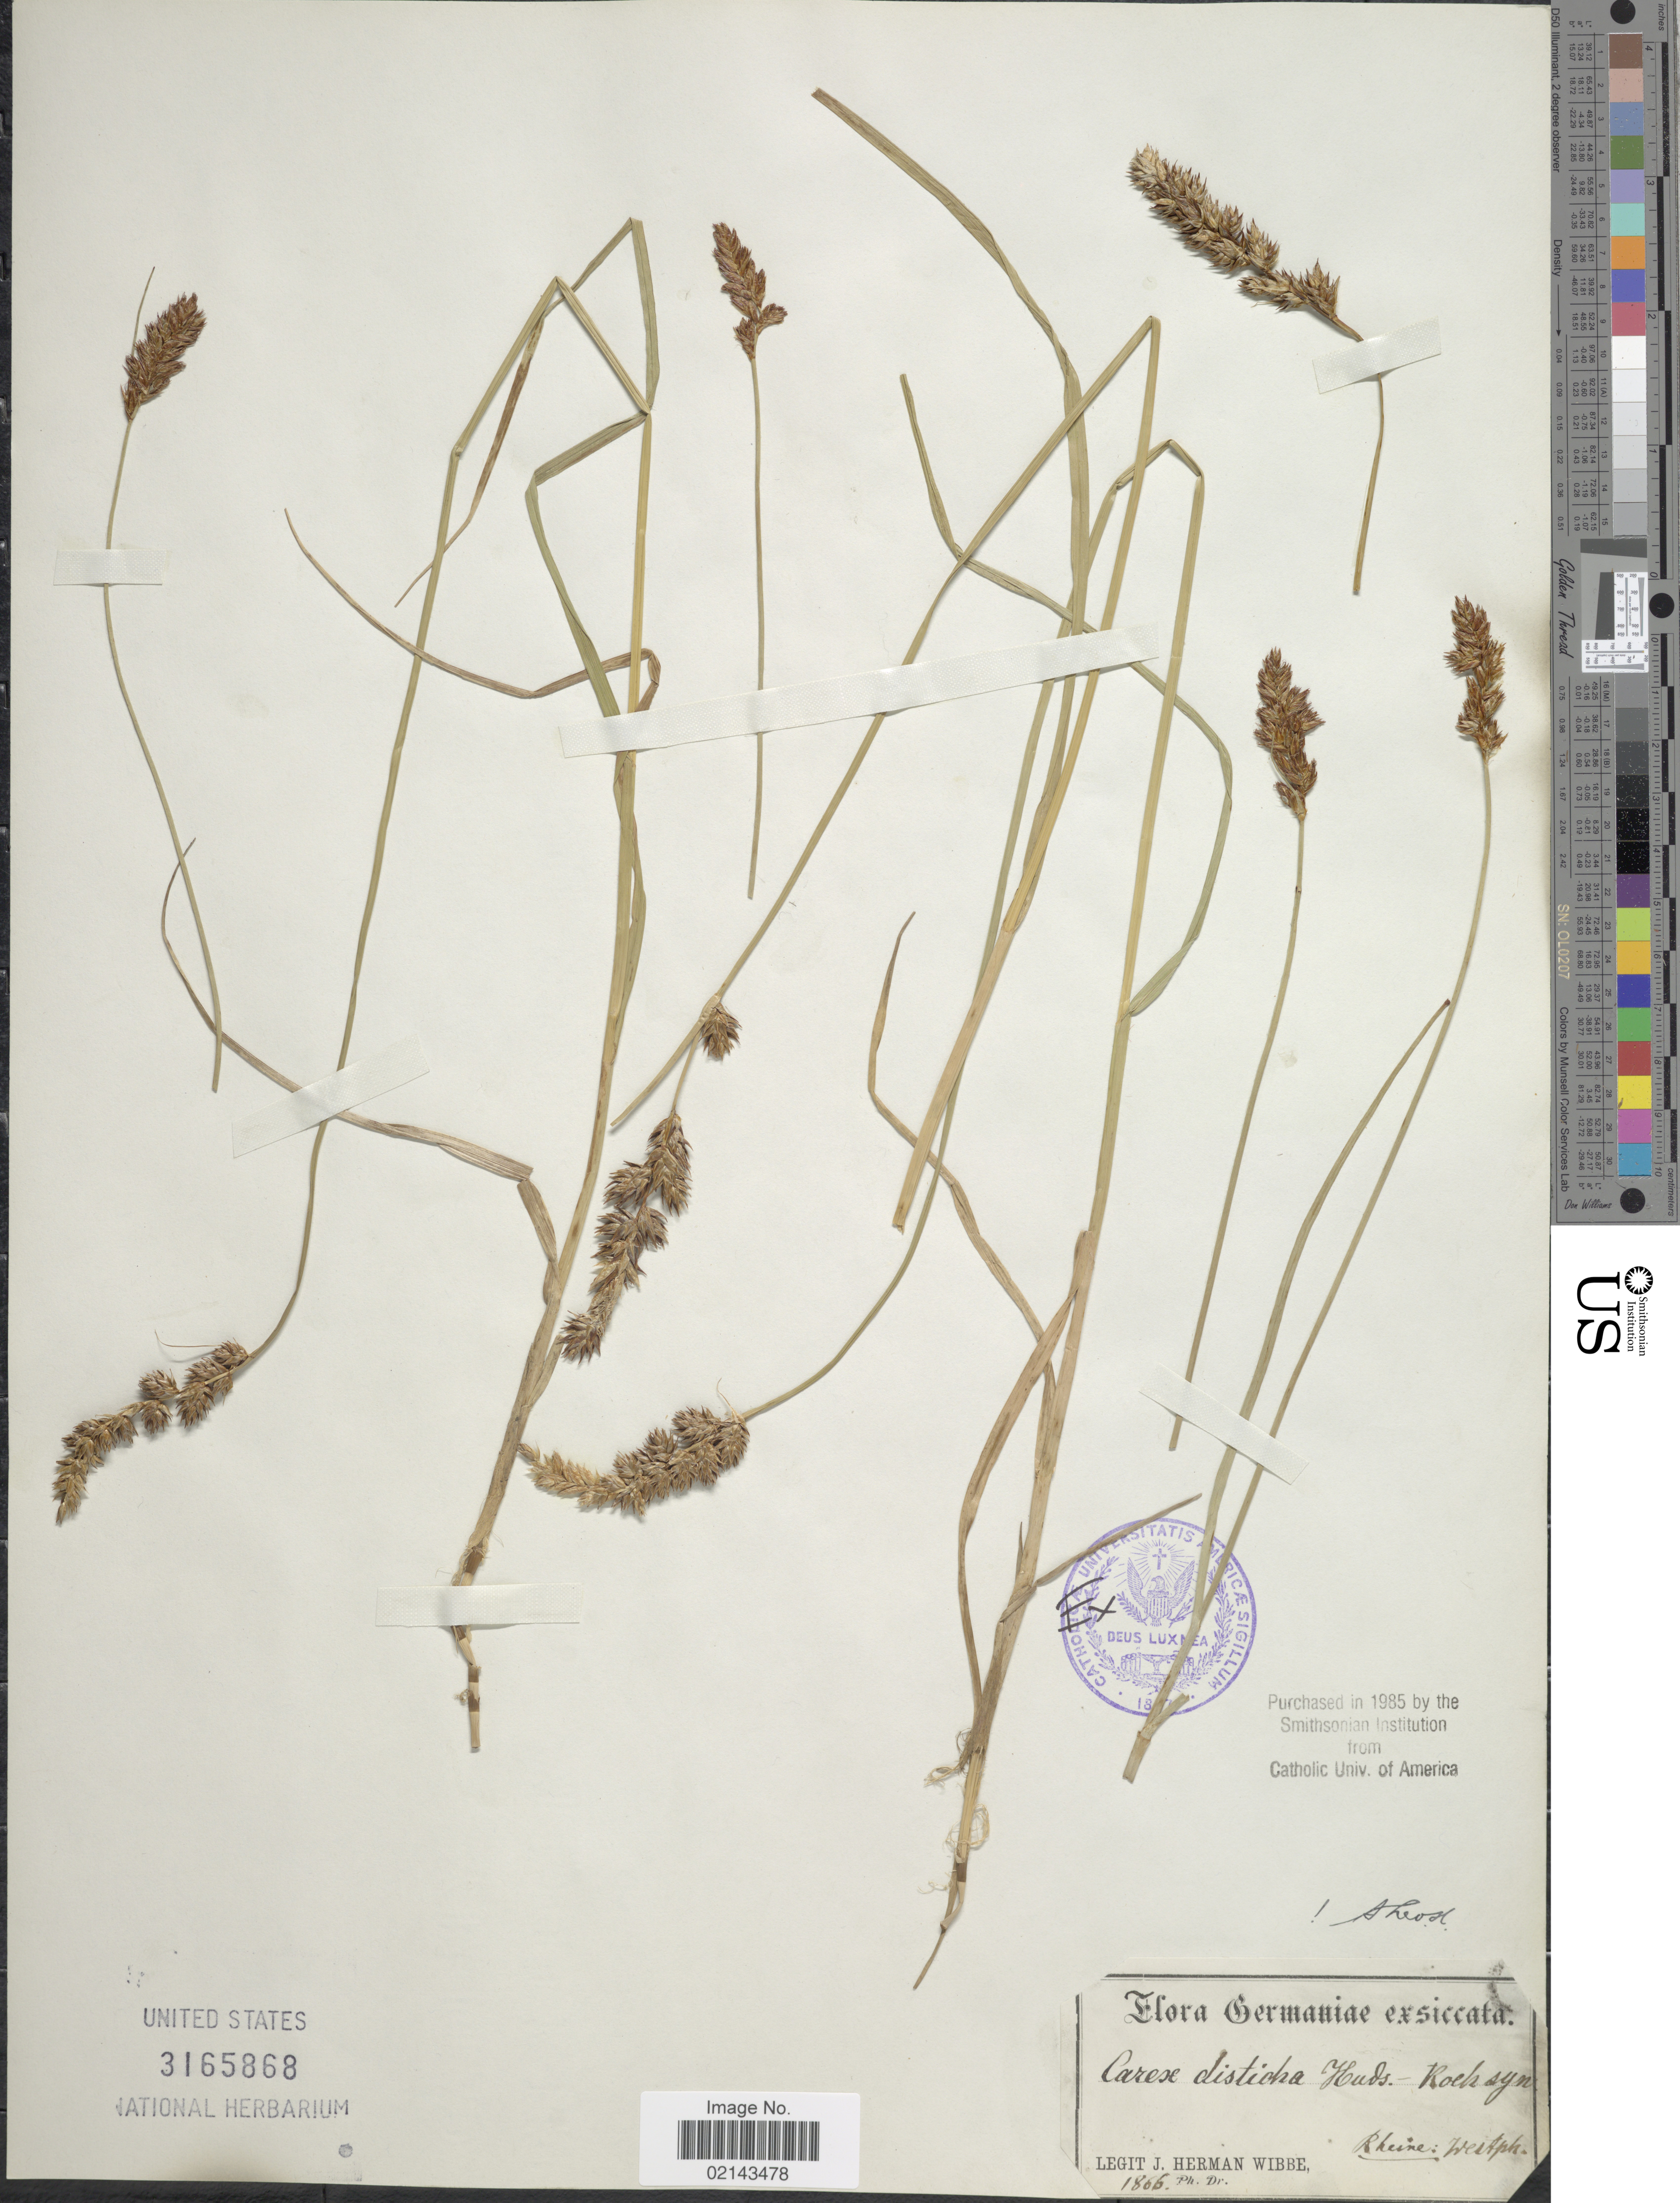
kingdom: Plantae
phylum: Tracheophyta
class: Liliopsida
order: Poales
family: Cyperaceae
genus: Carex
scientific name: Carex disticha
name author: Huds.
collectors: J. Wibbe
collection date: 1866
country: Germany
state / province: Nordrhein-Westfalen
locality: Rheine: Westph.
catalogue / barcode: US 3165868